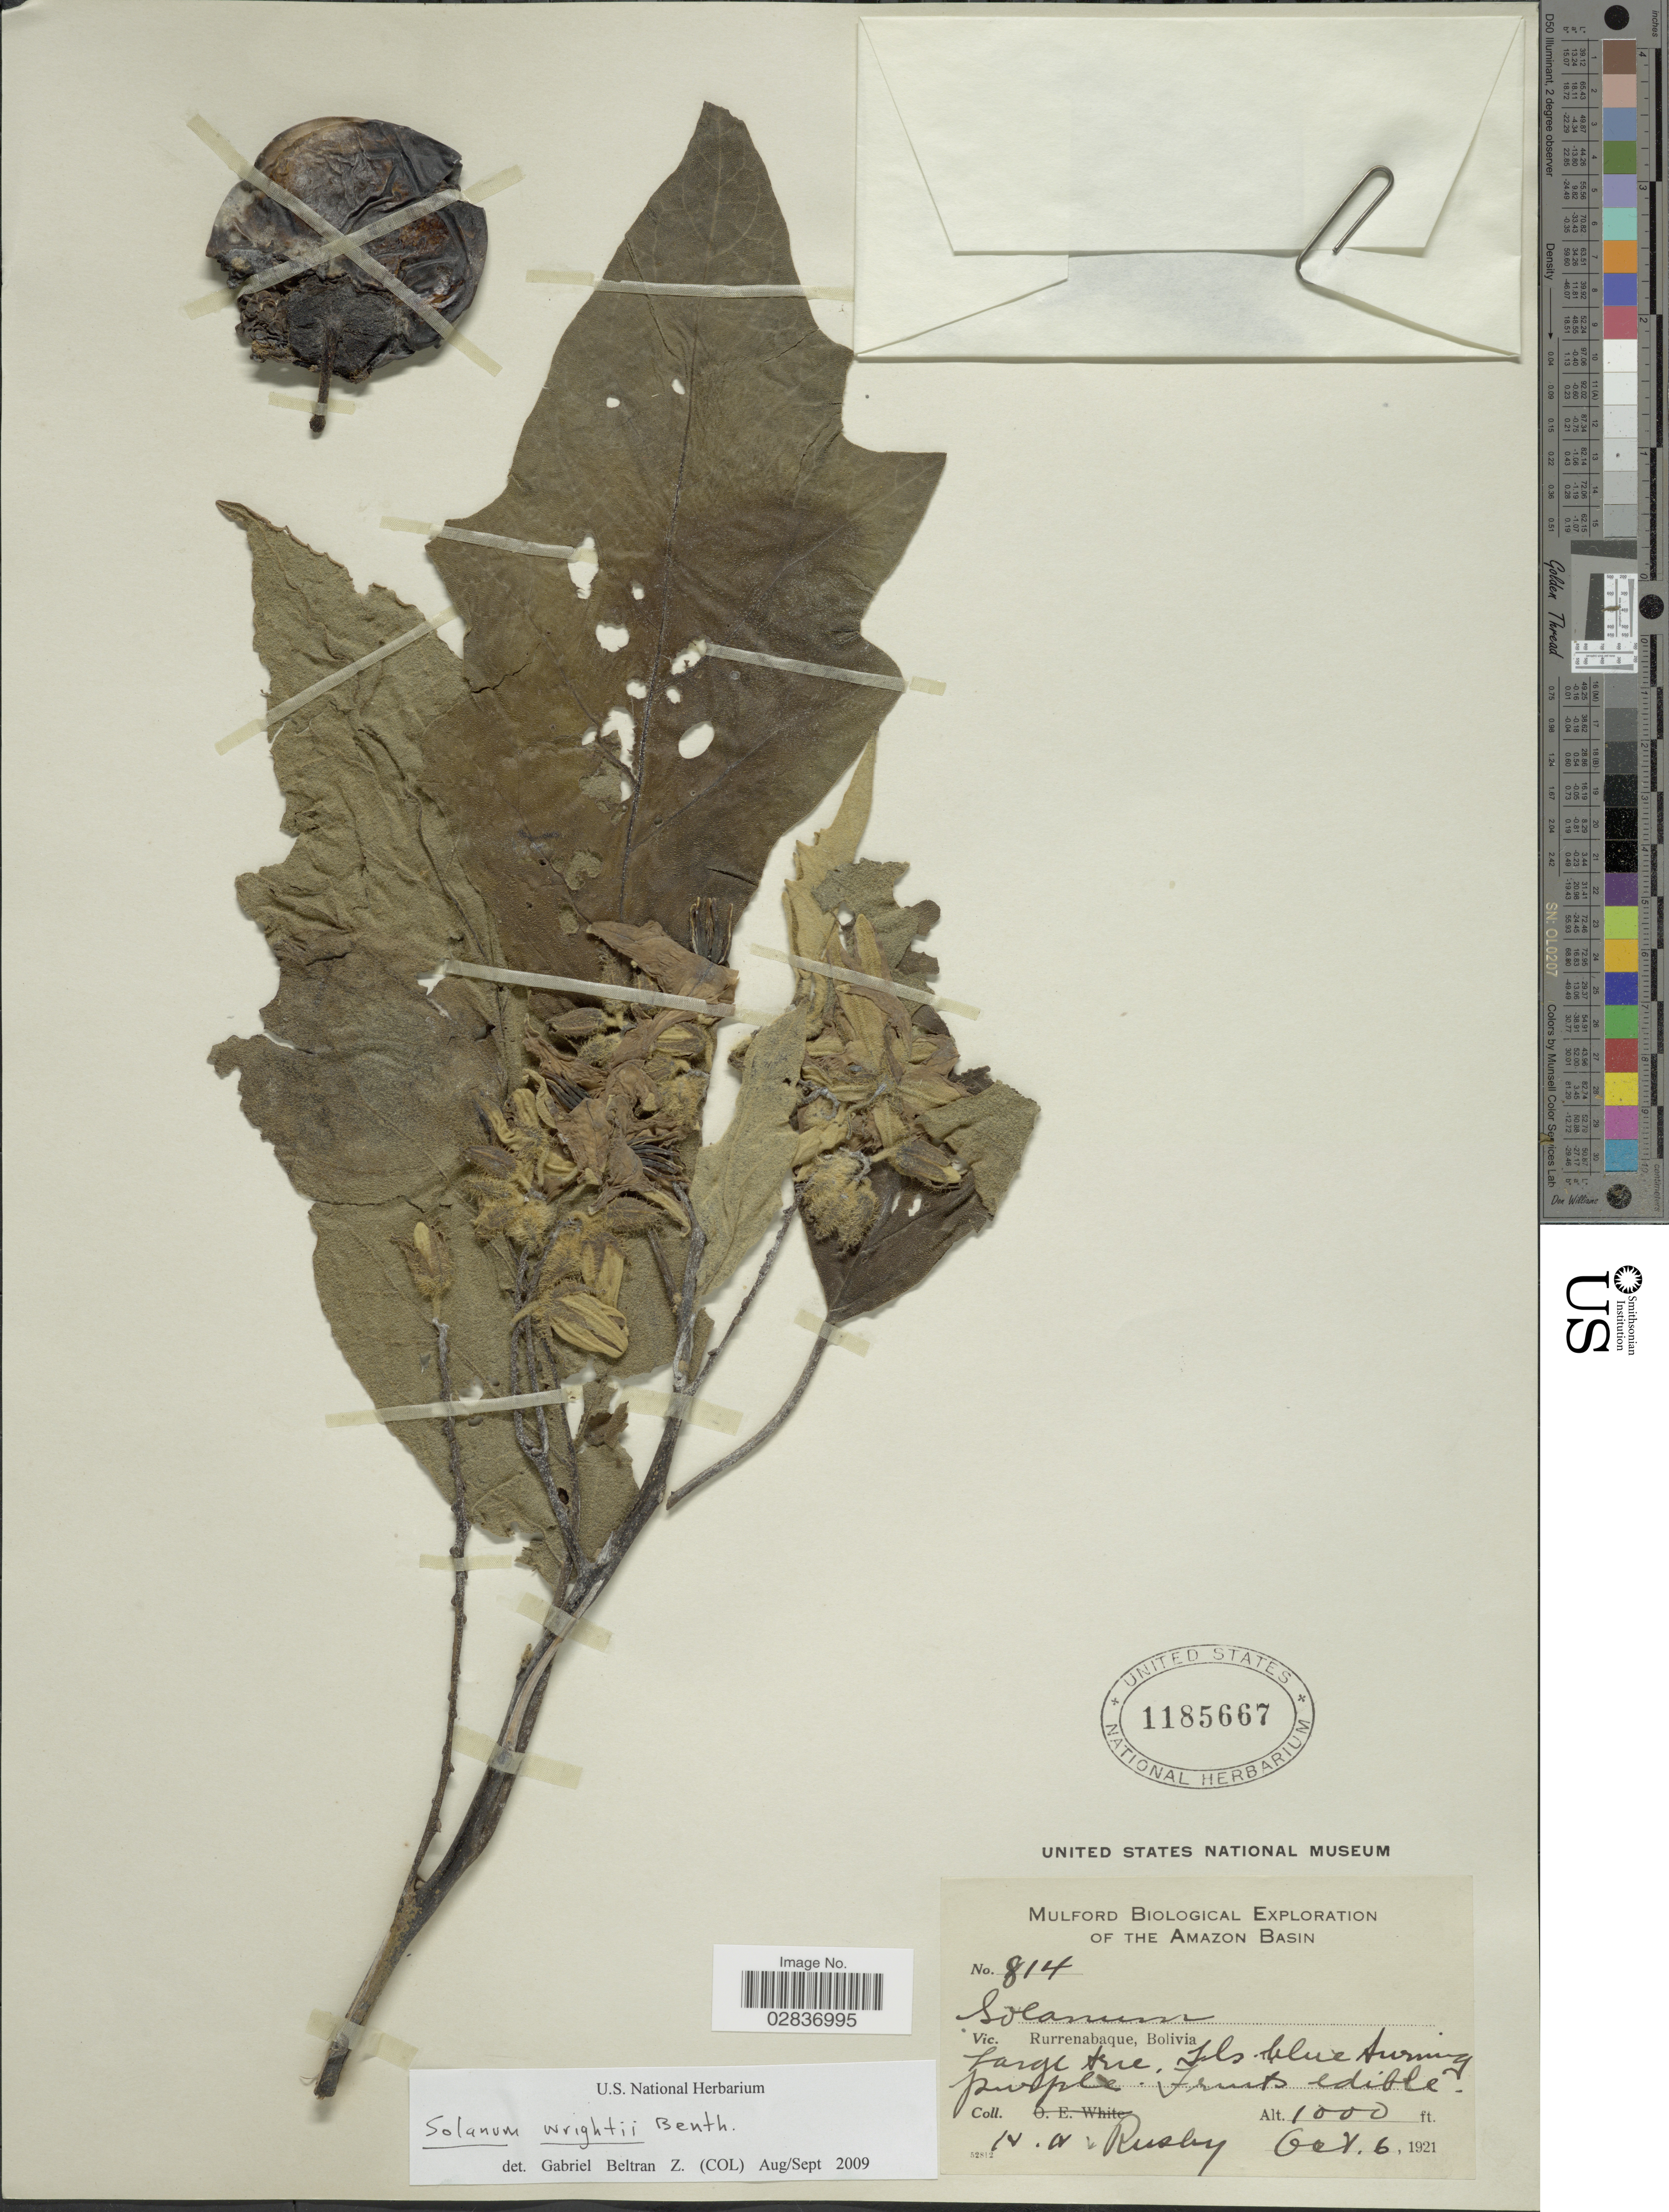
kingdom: Plantae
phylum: Tracheophyta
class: Magnoliopsida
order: Solanales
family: Solanaceae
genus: Solanum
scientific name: Solanum wrightii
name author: Benth.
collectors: H. H. Rusby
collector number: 814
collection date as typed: Oct 6, 1921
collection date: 1921-10-06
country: Bolivia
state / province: Beni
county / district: José Ballivián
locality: Rurrenabaque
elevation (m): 305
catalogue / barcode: US 1185667